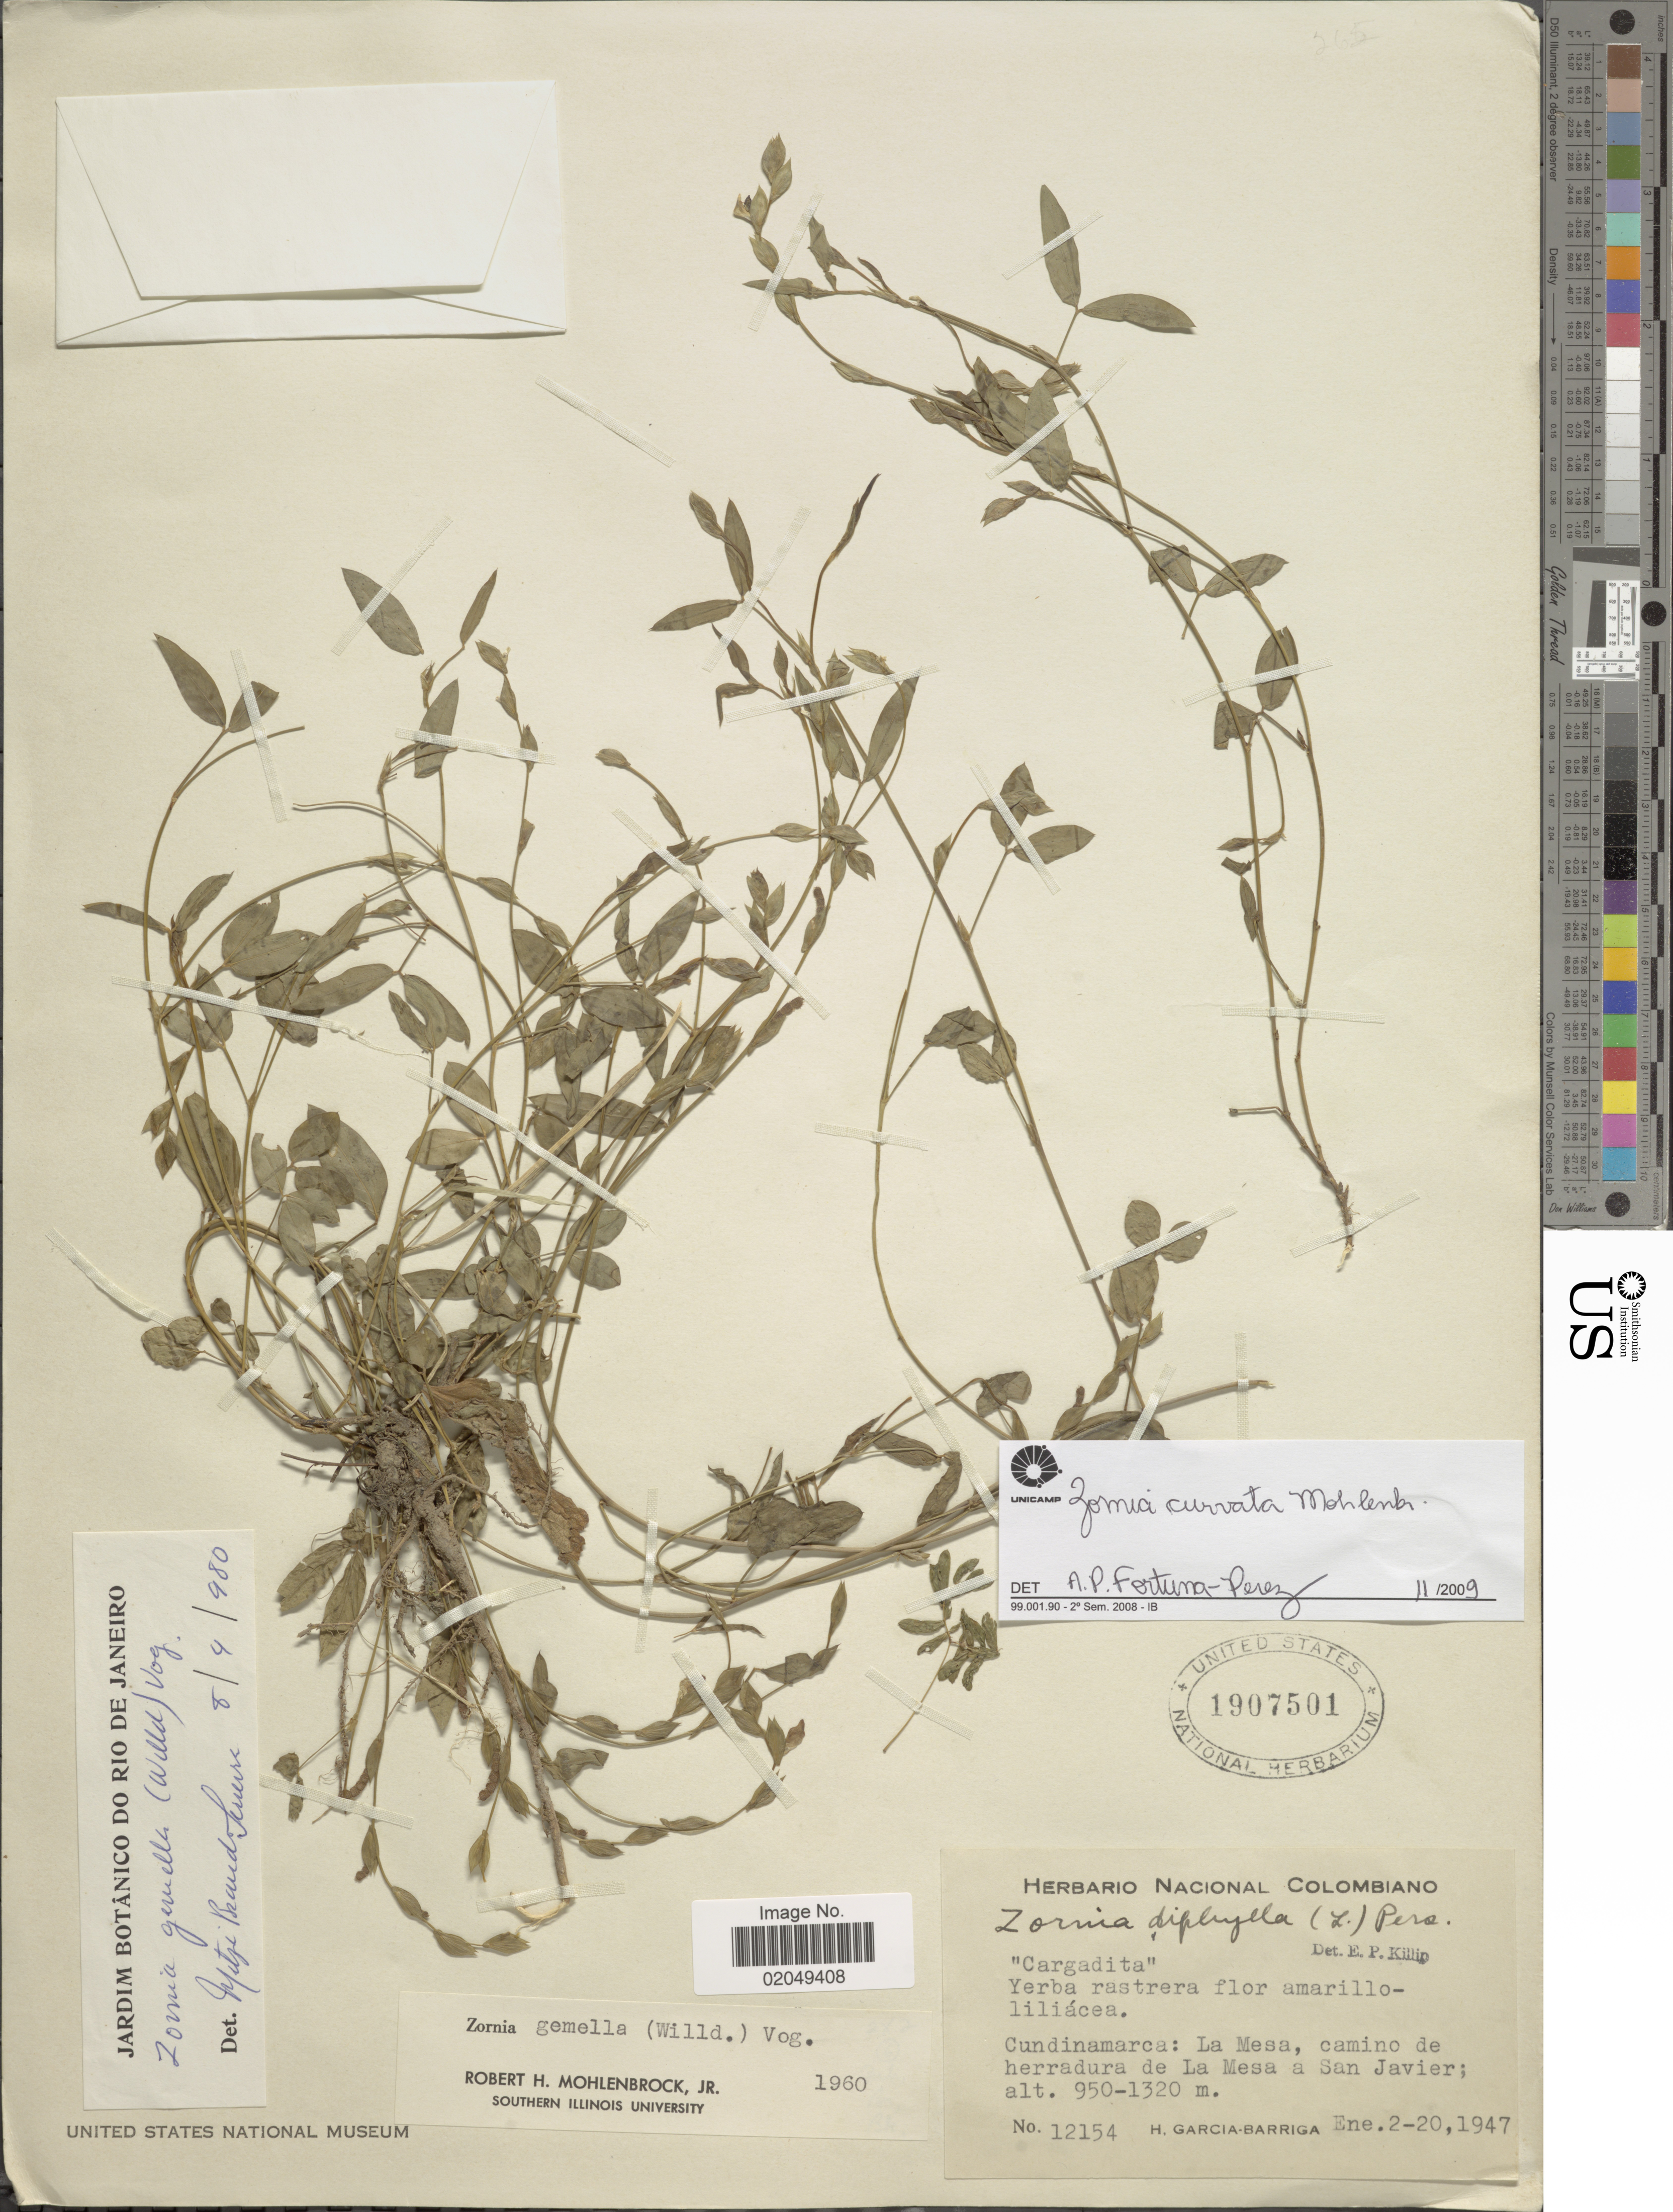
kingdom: Plantae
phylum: Tracheophyta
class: Magnoliopsida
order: Fabales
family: Fabaceae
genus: Zornia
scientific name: Zornia curvata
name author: Mohlenbr.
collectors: H. García Barriga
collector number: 12154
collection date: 1947-01-02/1947-01-20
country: Colombia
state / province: Cundinamarca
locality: La Mesa, camino de herradura de La Mesa a San Javier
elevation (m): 950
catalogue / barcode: US 1907501